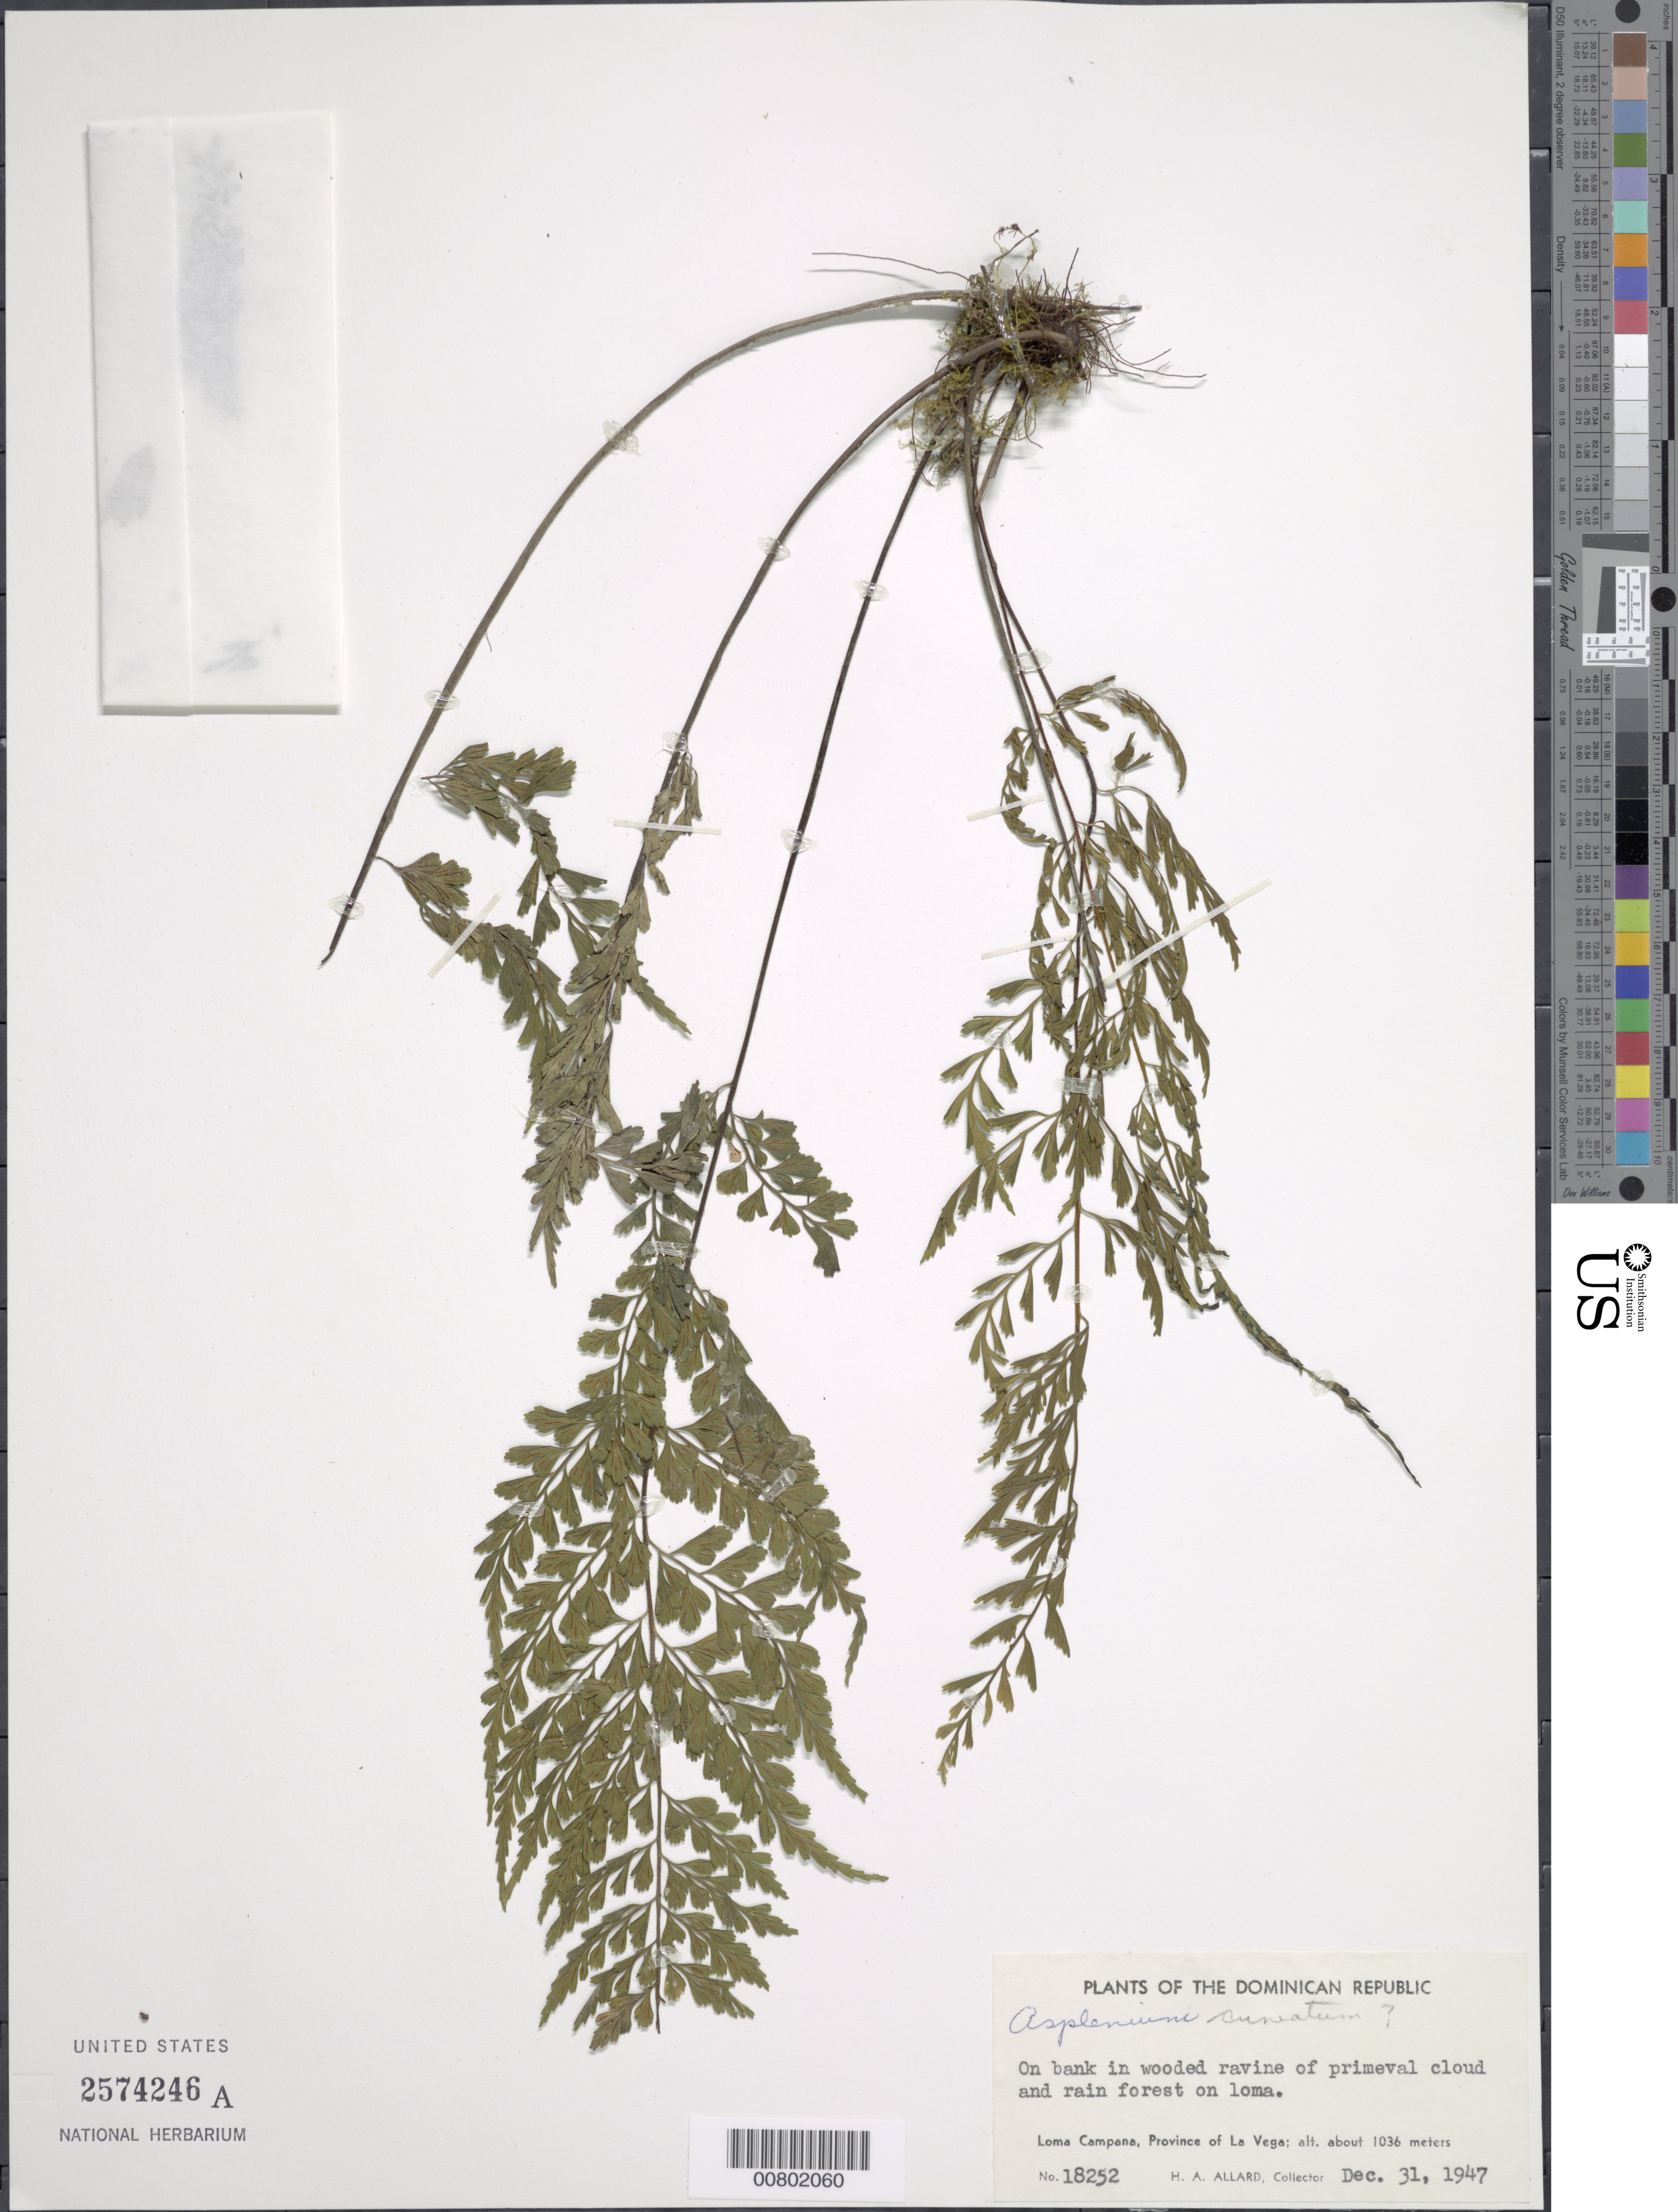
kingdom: Plantae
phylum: Tracheophyta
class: Polypodiopsida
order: Polypodiales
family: Aspleniaceae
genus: Asplenium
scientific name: Asplenium cuneatum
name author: Lam.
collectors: H. A. Allard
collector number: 18252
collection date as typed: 31 Dec 1947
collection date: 1947-12-31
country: Dominican Republic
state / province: La Vega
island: Hispaniola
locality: Loma Campana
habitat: On bank in wooded ravine of primeval cloud and rain forest on loma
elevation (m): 1036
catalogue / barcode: US 2574246A